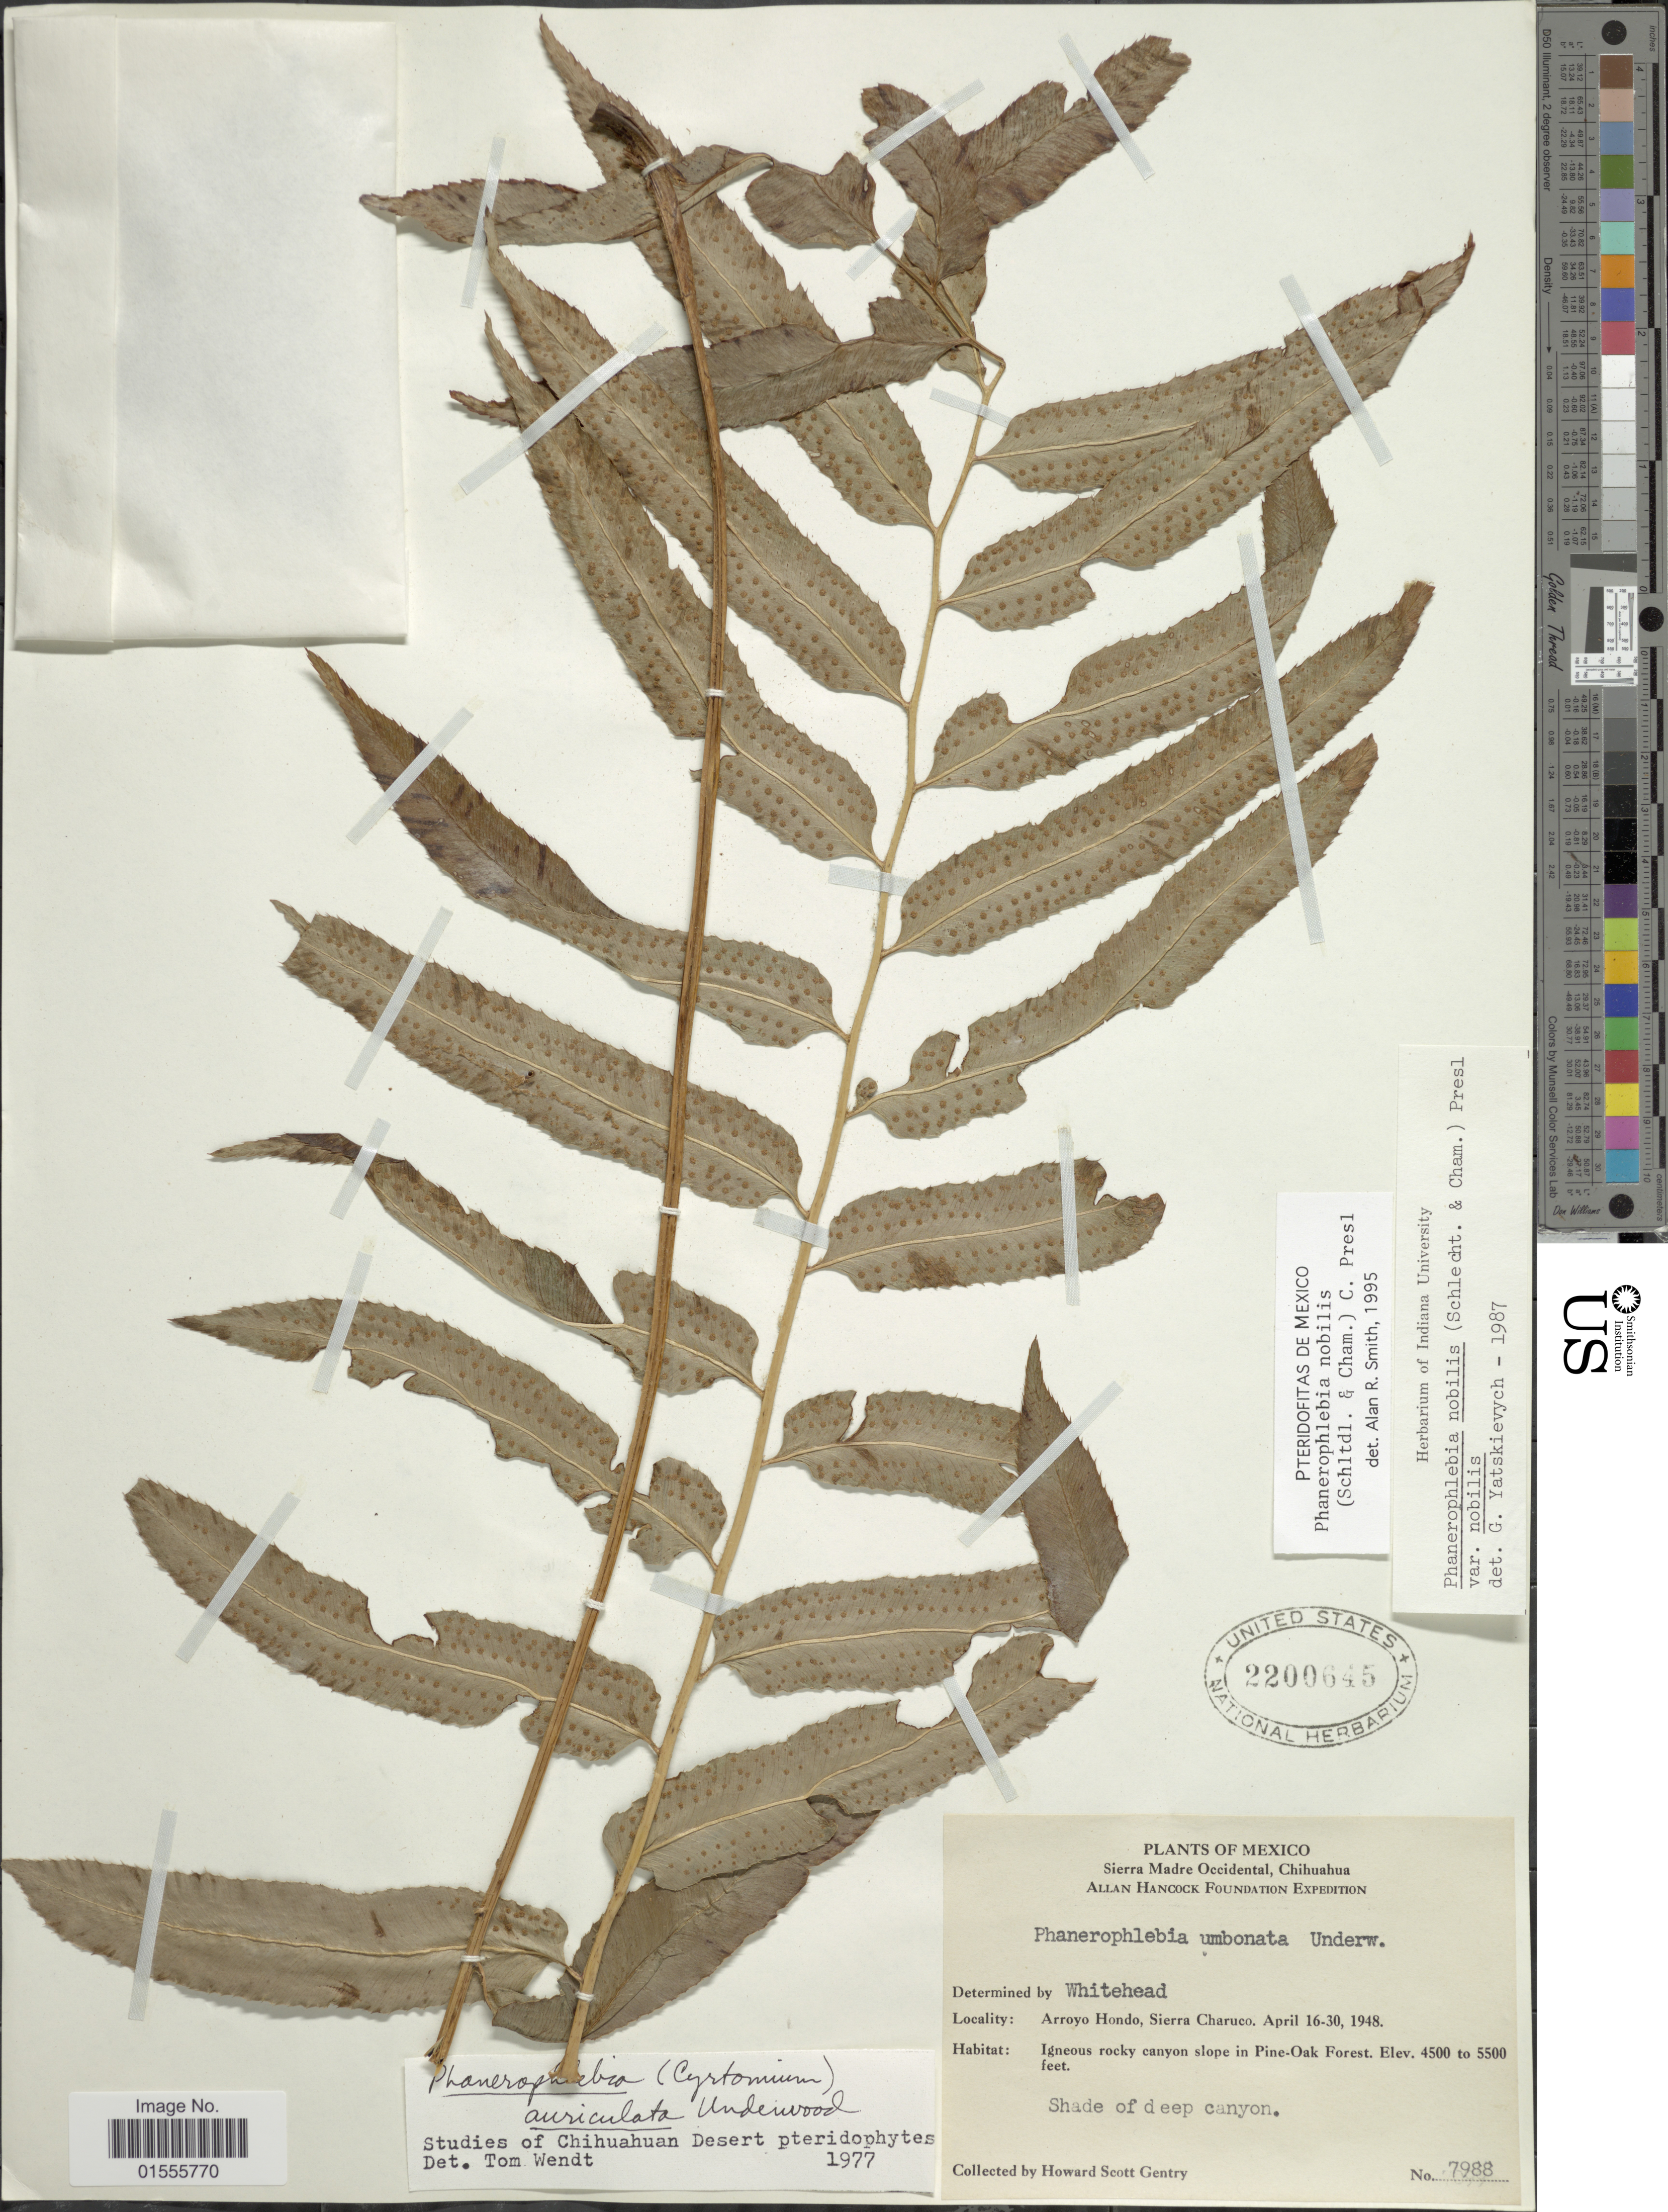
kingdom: Plantae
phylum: Tracheophyta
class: Polypodiopsida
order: Polypodiales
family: Dryopteridaceae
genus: Phanerophlebia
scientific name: Phanerophlebia auriculata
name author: Underw.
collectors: H. S. Gentry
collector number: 7988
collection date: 1948-04-16/1948-04-30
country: Mexico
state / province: Chihuahua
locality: Sierra Madre Occidental, Arroyo Hondo, Sierra Charuco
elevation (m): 1372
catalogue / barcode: US 2200645